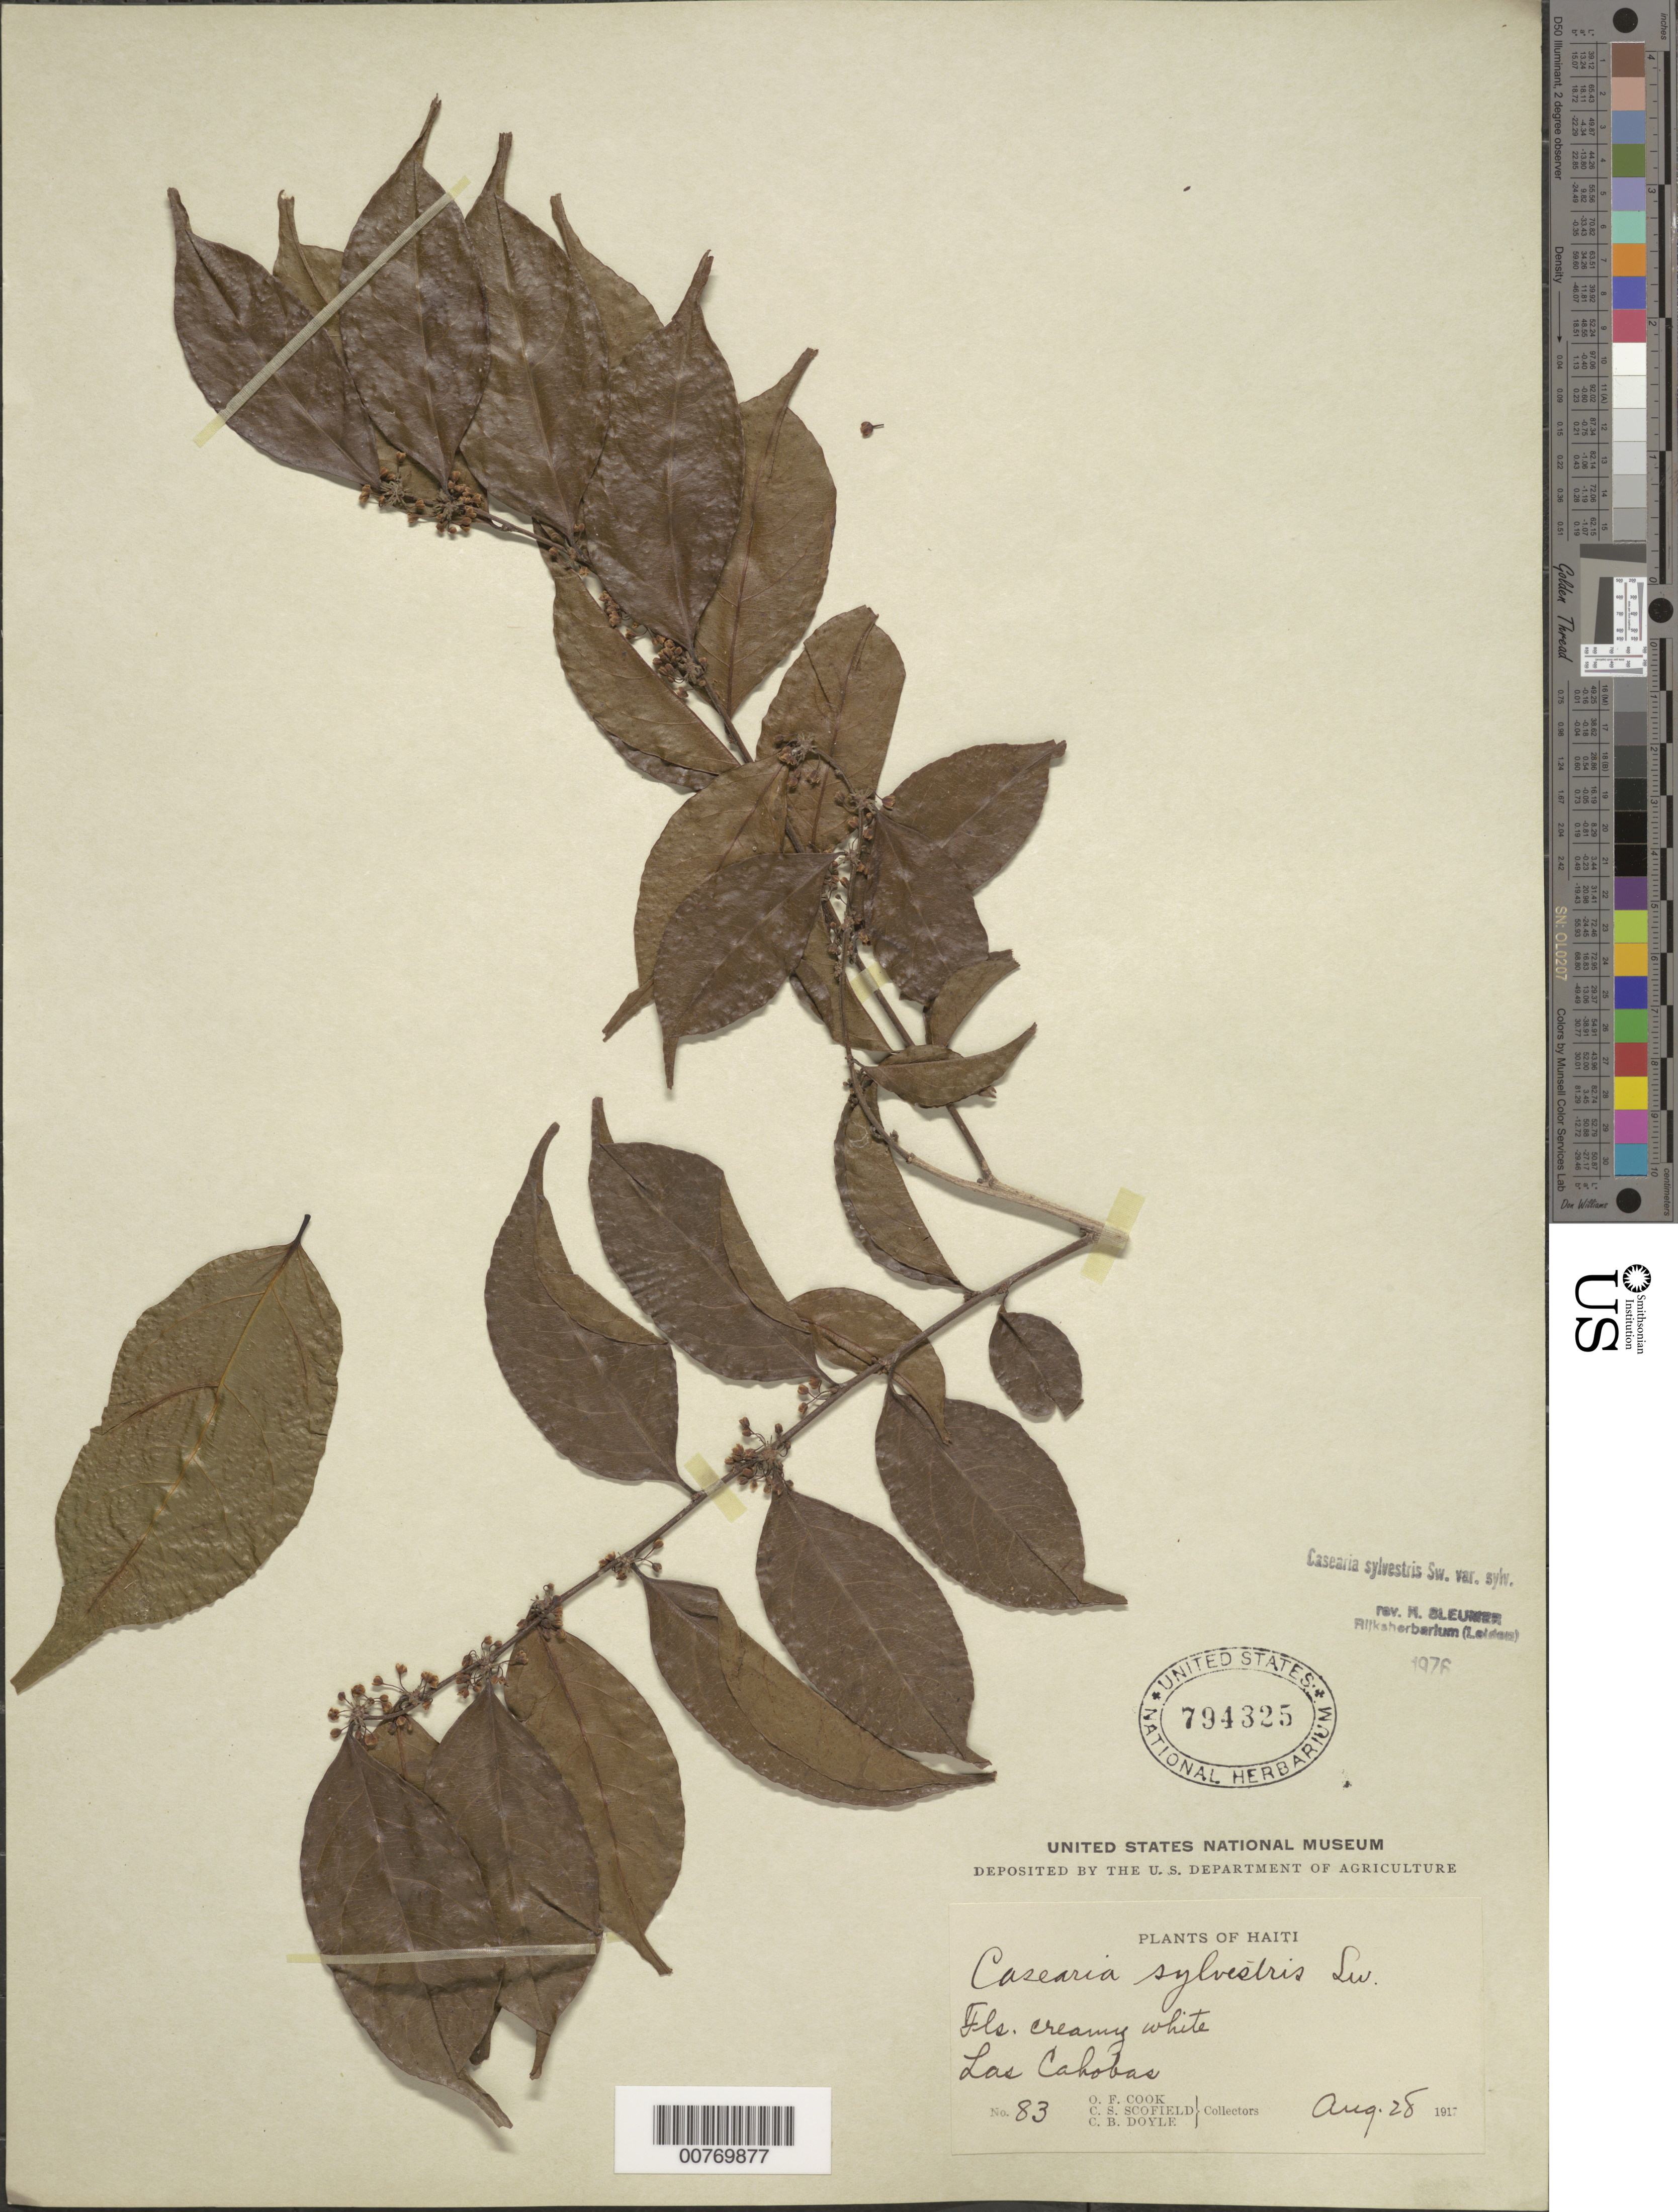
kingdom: Plantae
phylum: Tracheophyta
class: Magnoliopsida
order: Malpighiales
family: Salicaceae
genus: Casearia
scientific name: Casearia sylvestris var. sylvestris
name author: Sw.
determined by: Sleumer, H. O.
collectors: O. F. Cook, C. Scofield & C. Doyle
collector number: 83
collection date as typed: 28 Aug 1917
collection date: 1917-08-28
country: Haiti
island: Hispaniola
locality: Las Cahobas.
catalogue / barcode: US 794325